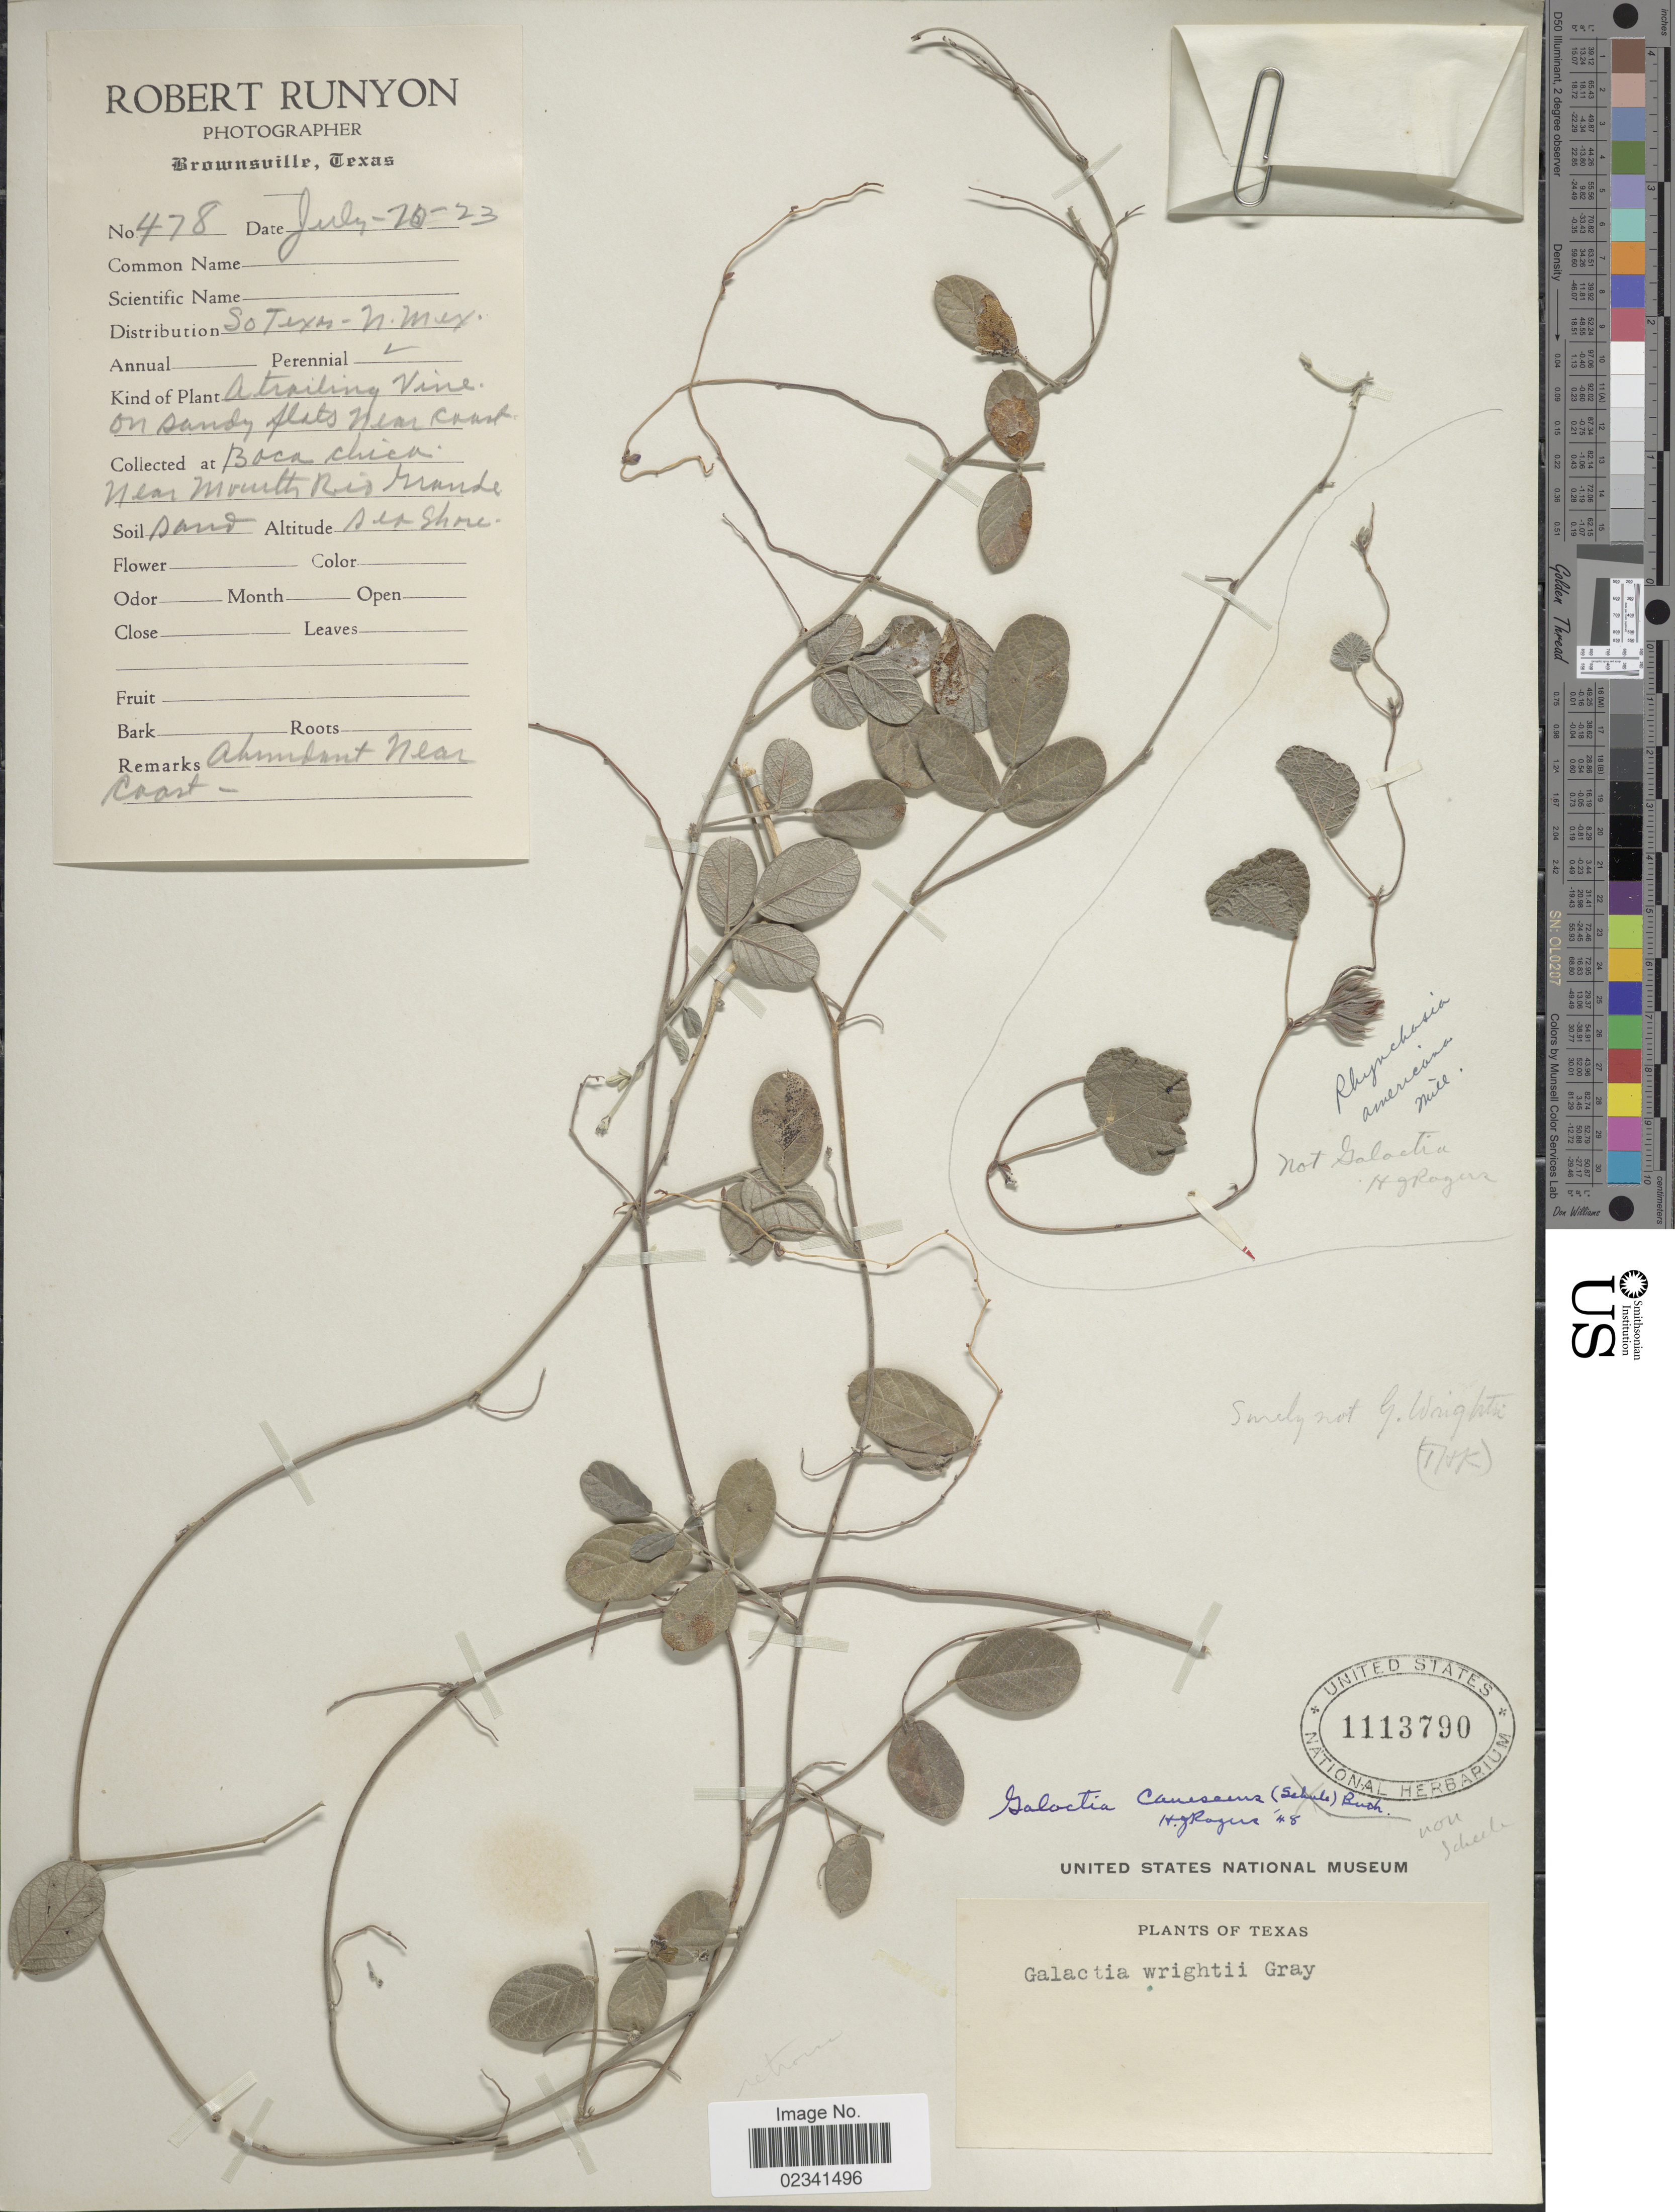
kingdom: Plantae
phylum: Tracheophyta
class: Magnoliopsida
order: Fabales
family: Fabaceae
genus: Galactia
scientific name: Galactia canescens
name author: Benth.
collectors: R. Runyon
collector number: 478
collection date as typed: Transcribed d/m/y: 20/7/23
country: United States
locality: So Texas - N. Mex., Boca Chica near Mouth Rio Grande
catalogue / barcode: US 1113790